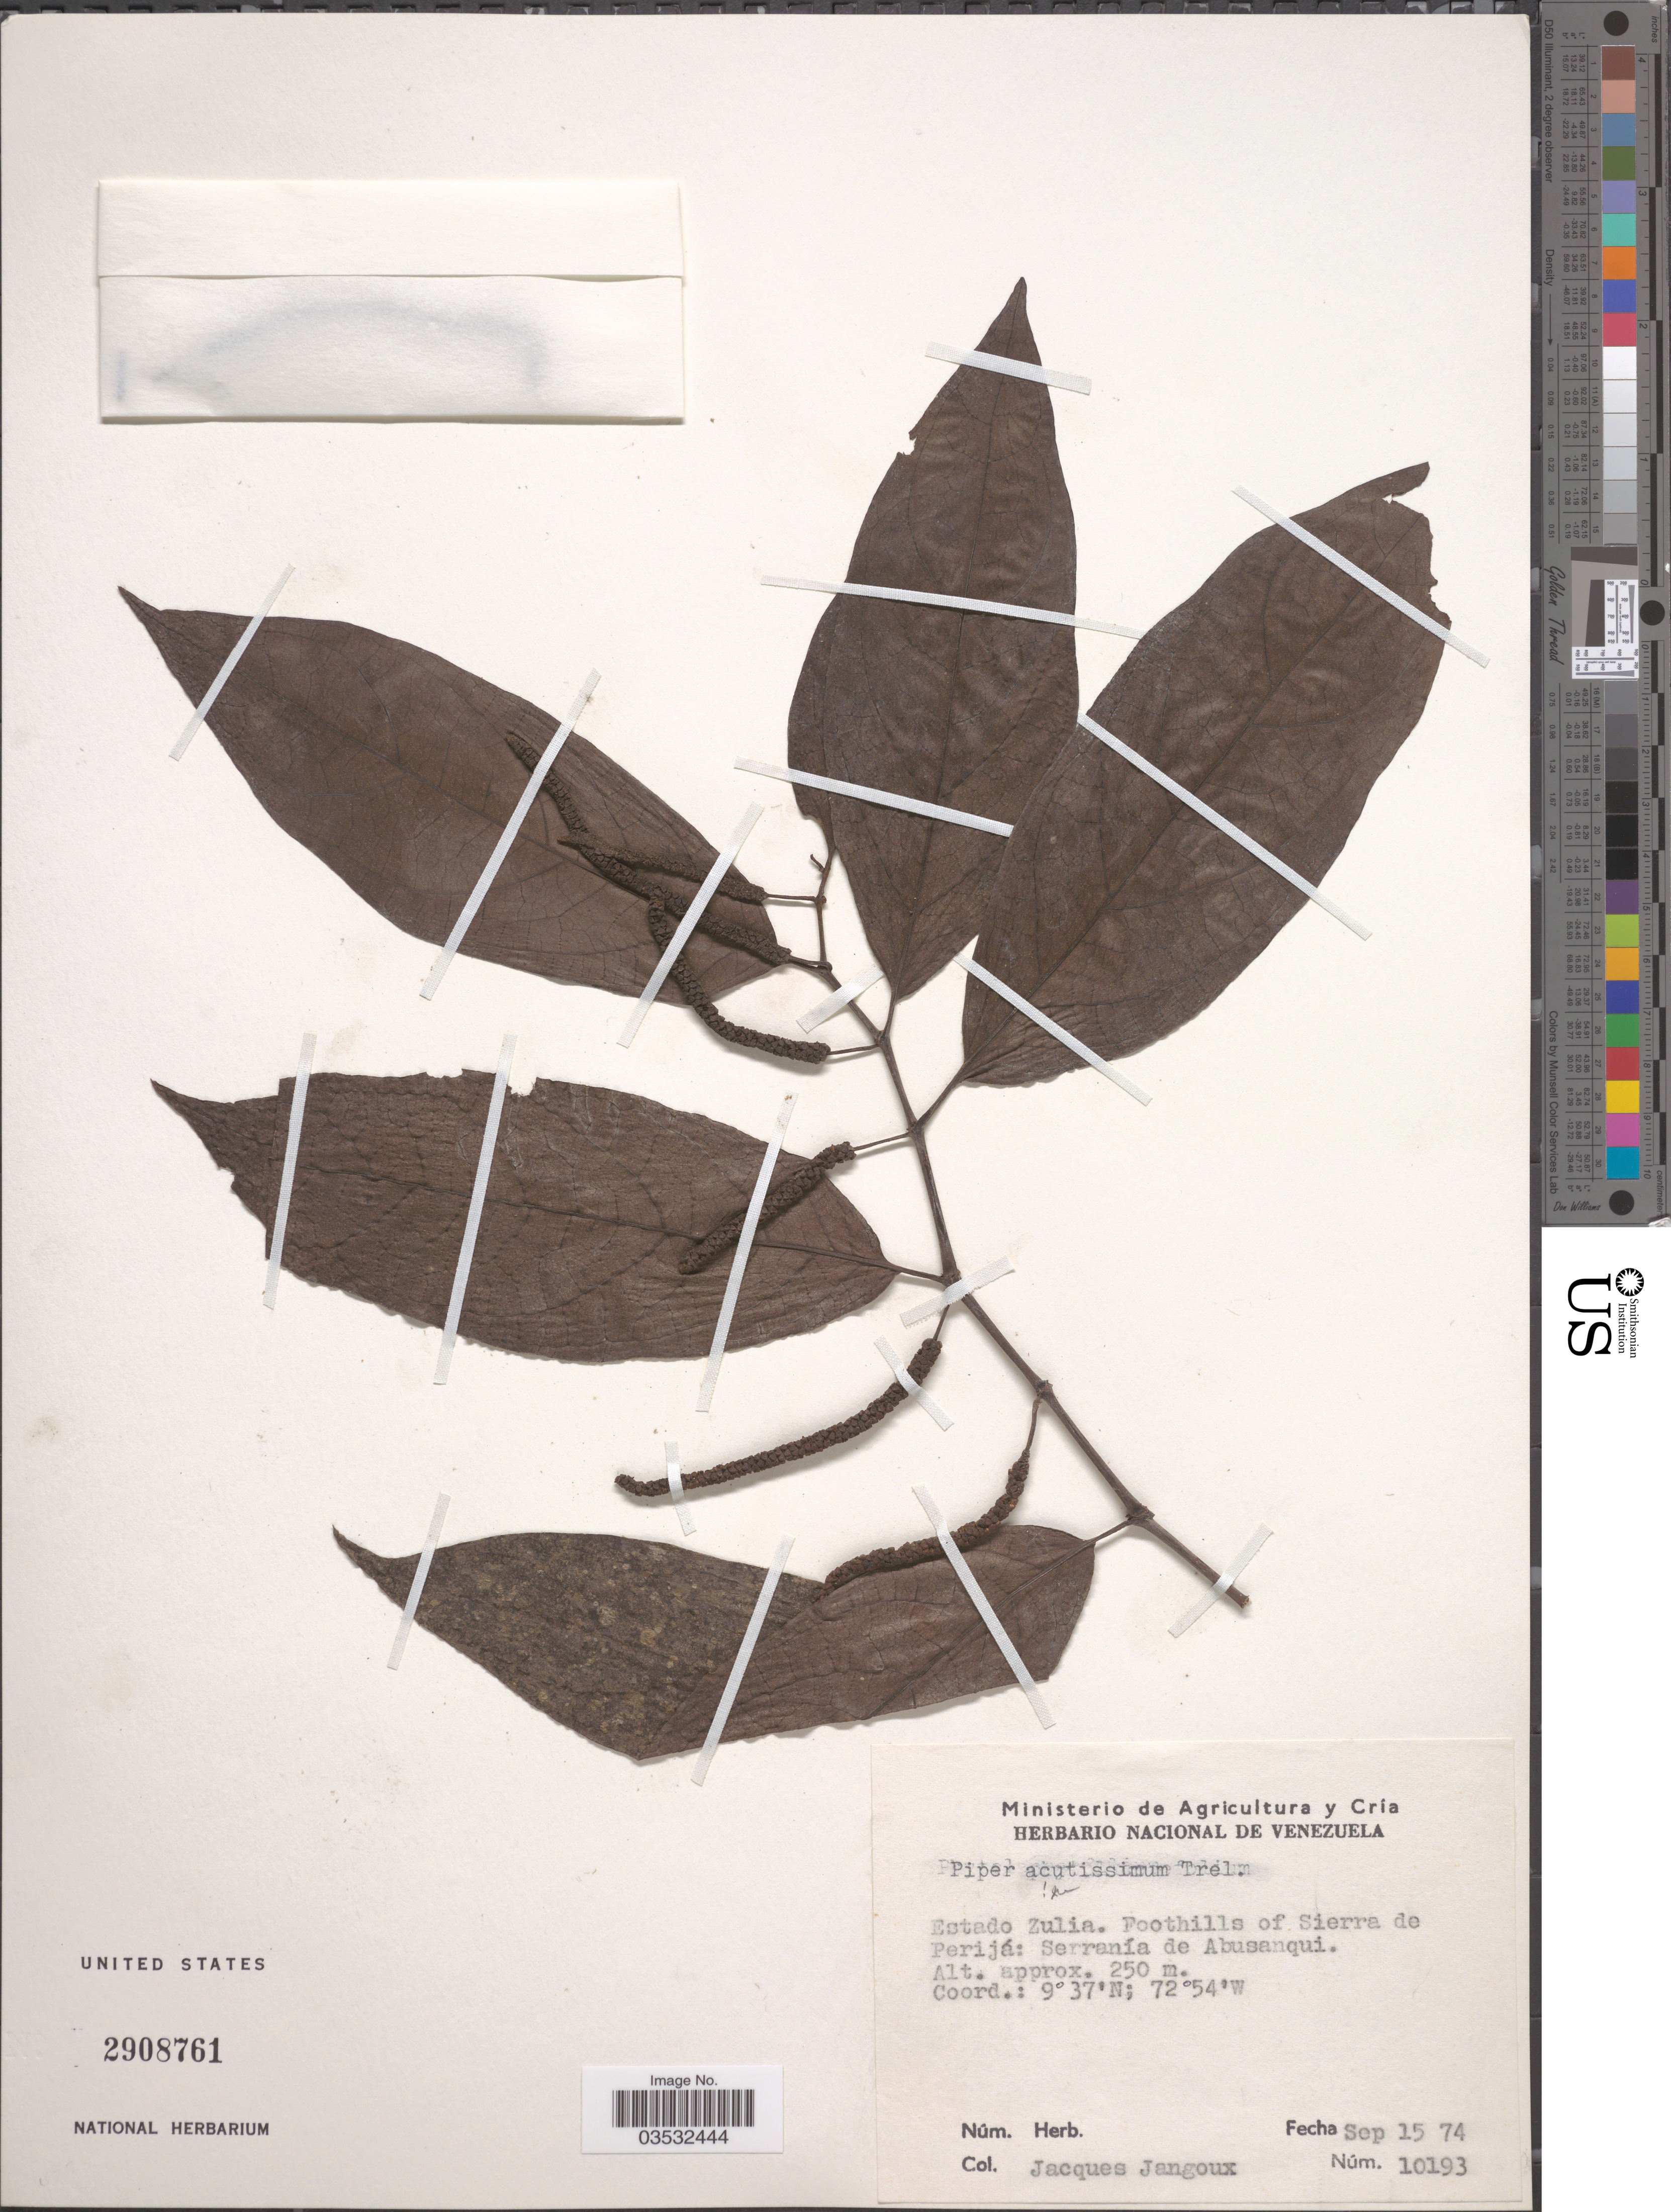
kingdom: Plantae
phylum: Tracheophyta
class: Magnoliopsida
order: Piperales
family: Piperaceae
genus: Piper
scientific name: Piper arieianum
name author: C. DC.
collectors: J. I. G. Janguox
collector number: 10193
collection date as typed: Transcribed d/m/y: 15/9/74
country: Venezuela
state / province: Zulia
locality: Foothills of Sierra de Perijá: Serranía de Abusanqui.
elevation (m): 250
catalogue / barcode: US 2908761